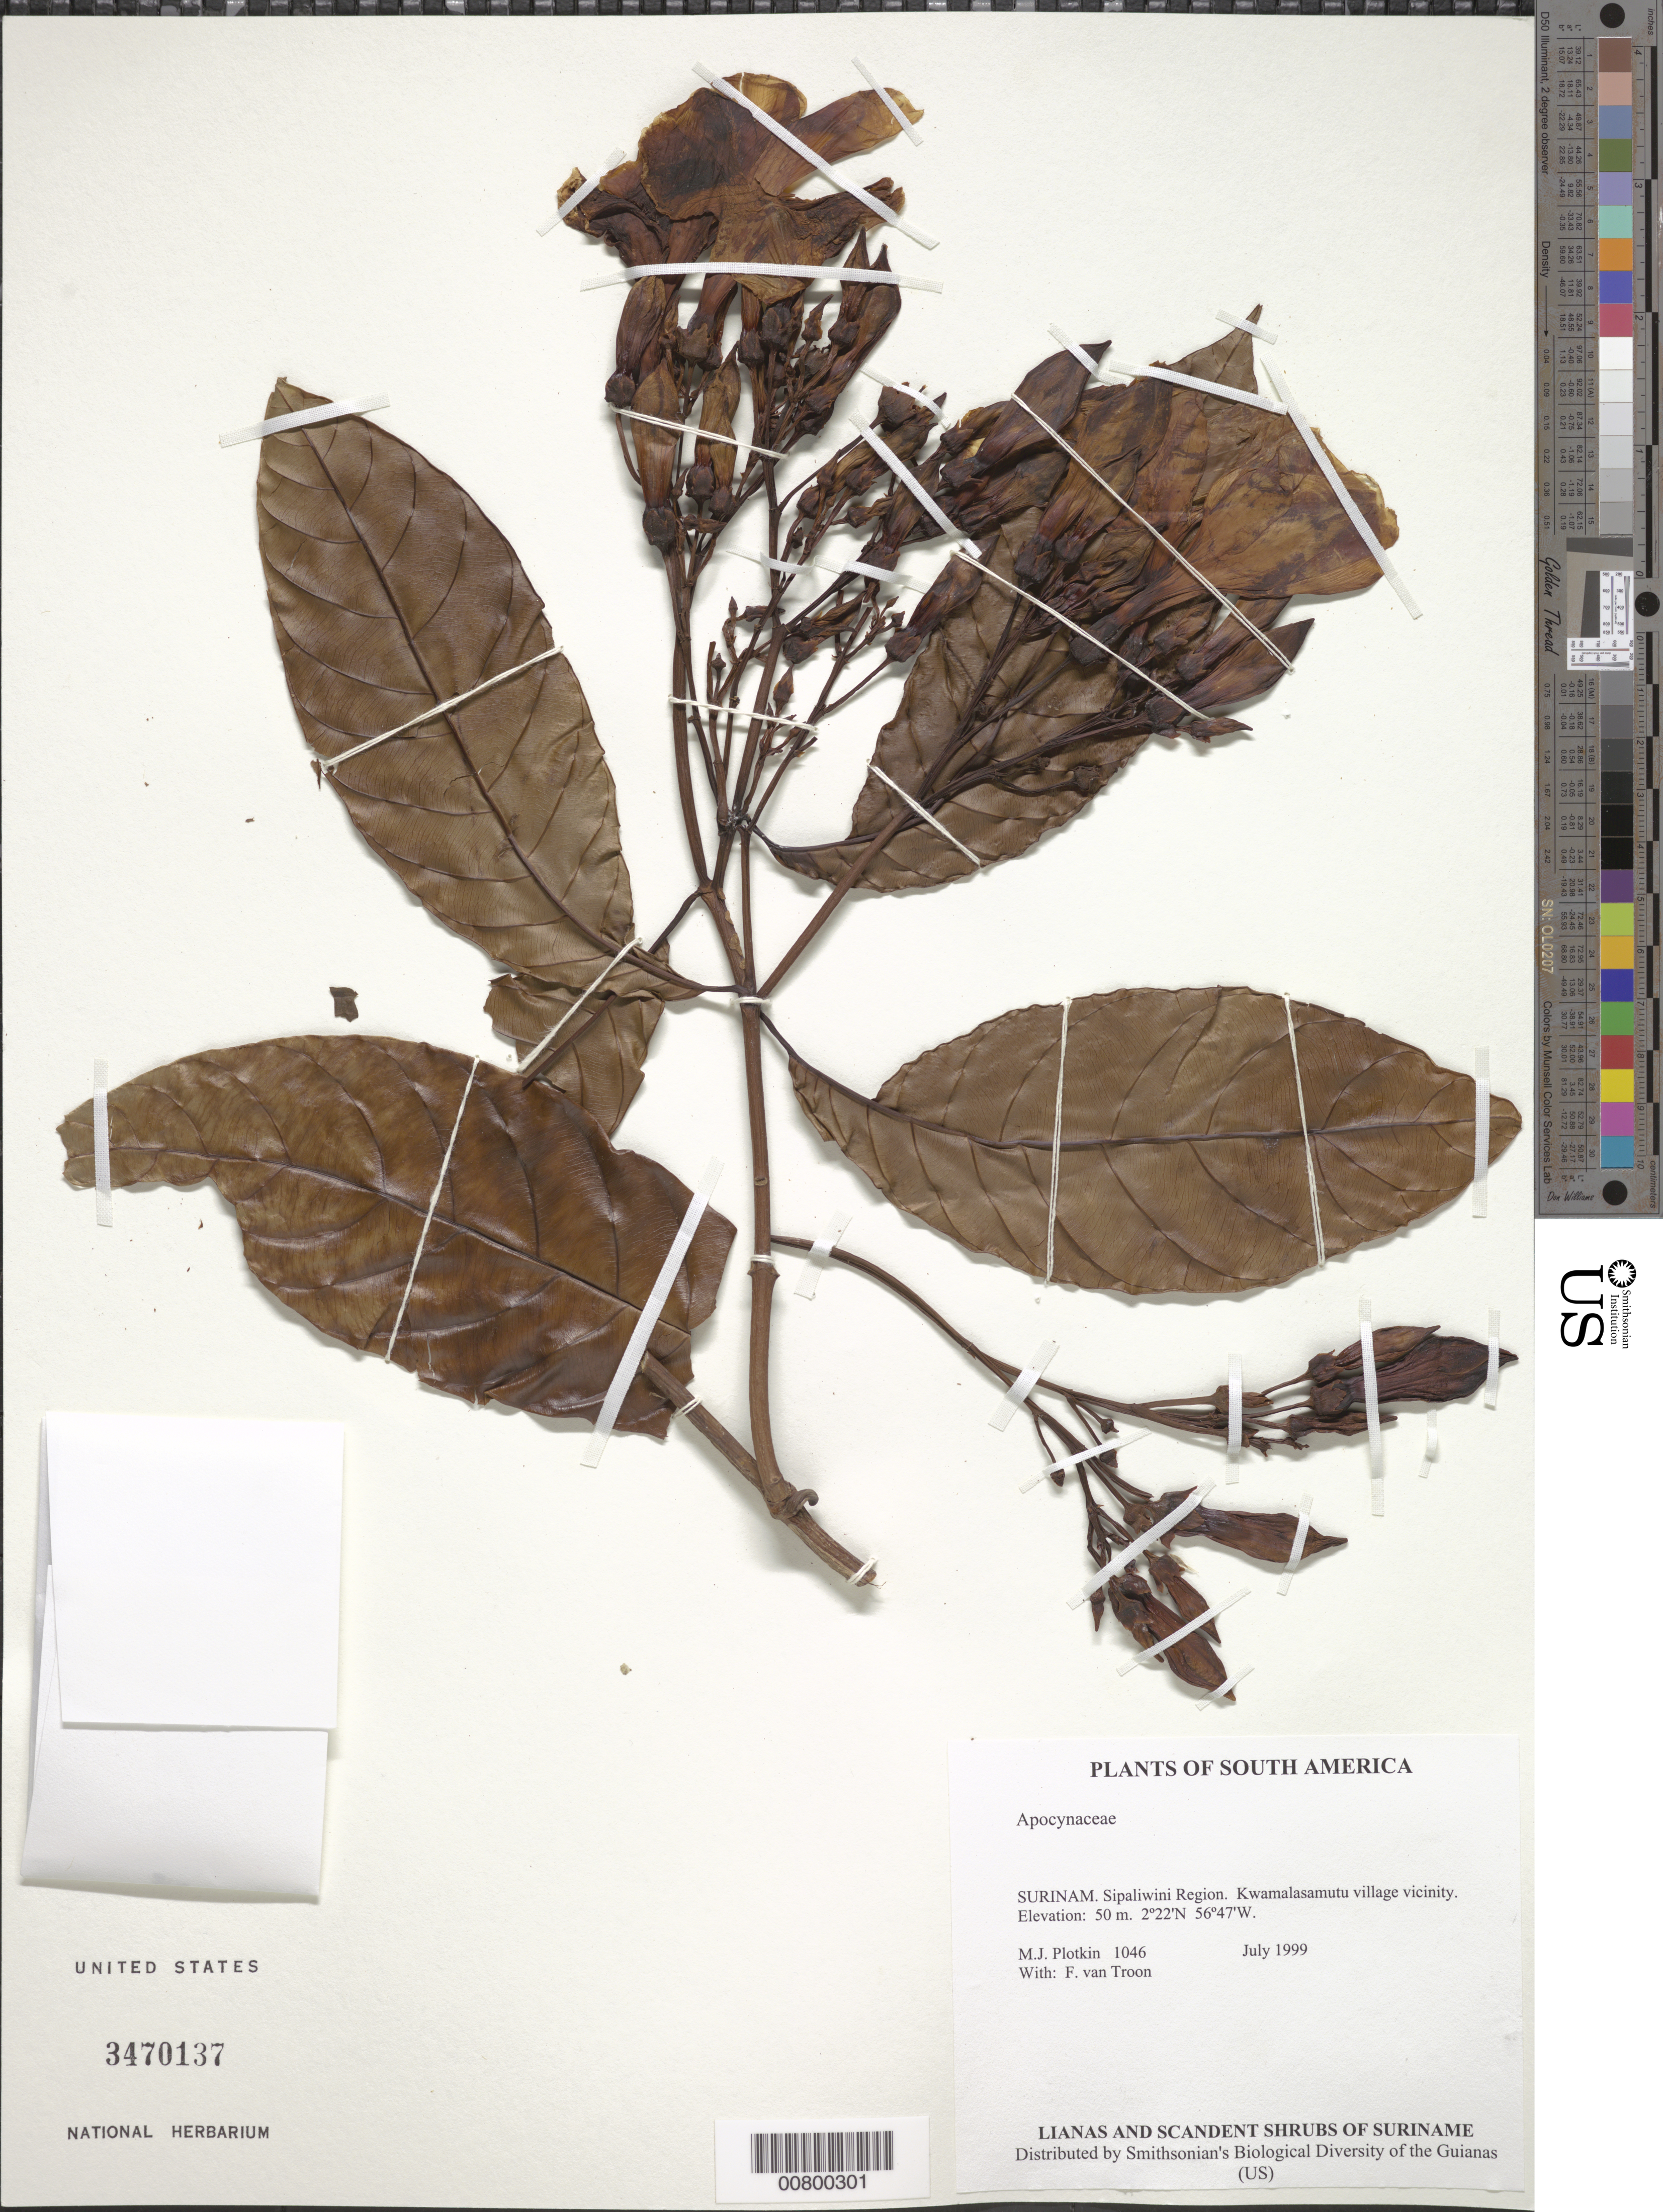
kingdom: Plantae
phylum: Tracheophyta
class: Magnoliopsida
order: Gentianales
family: Apocynaceae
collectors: M. Plotkin & F. Van Troon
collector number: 1046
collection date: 1999-07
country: Suriname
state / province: Sipaliwini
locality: Sipaliwini Region. Kwamalasamutu village vicinity.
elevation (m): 50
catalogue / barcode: US 3470137